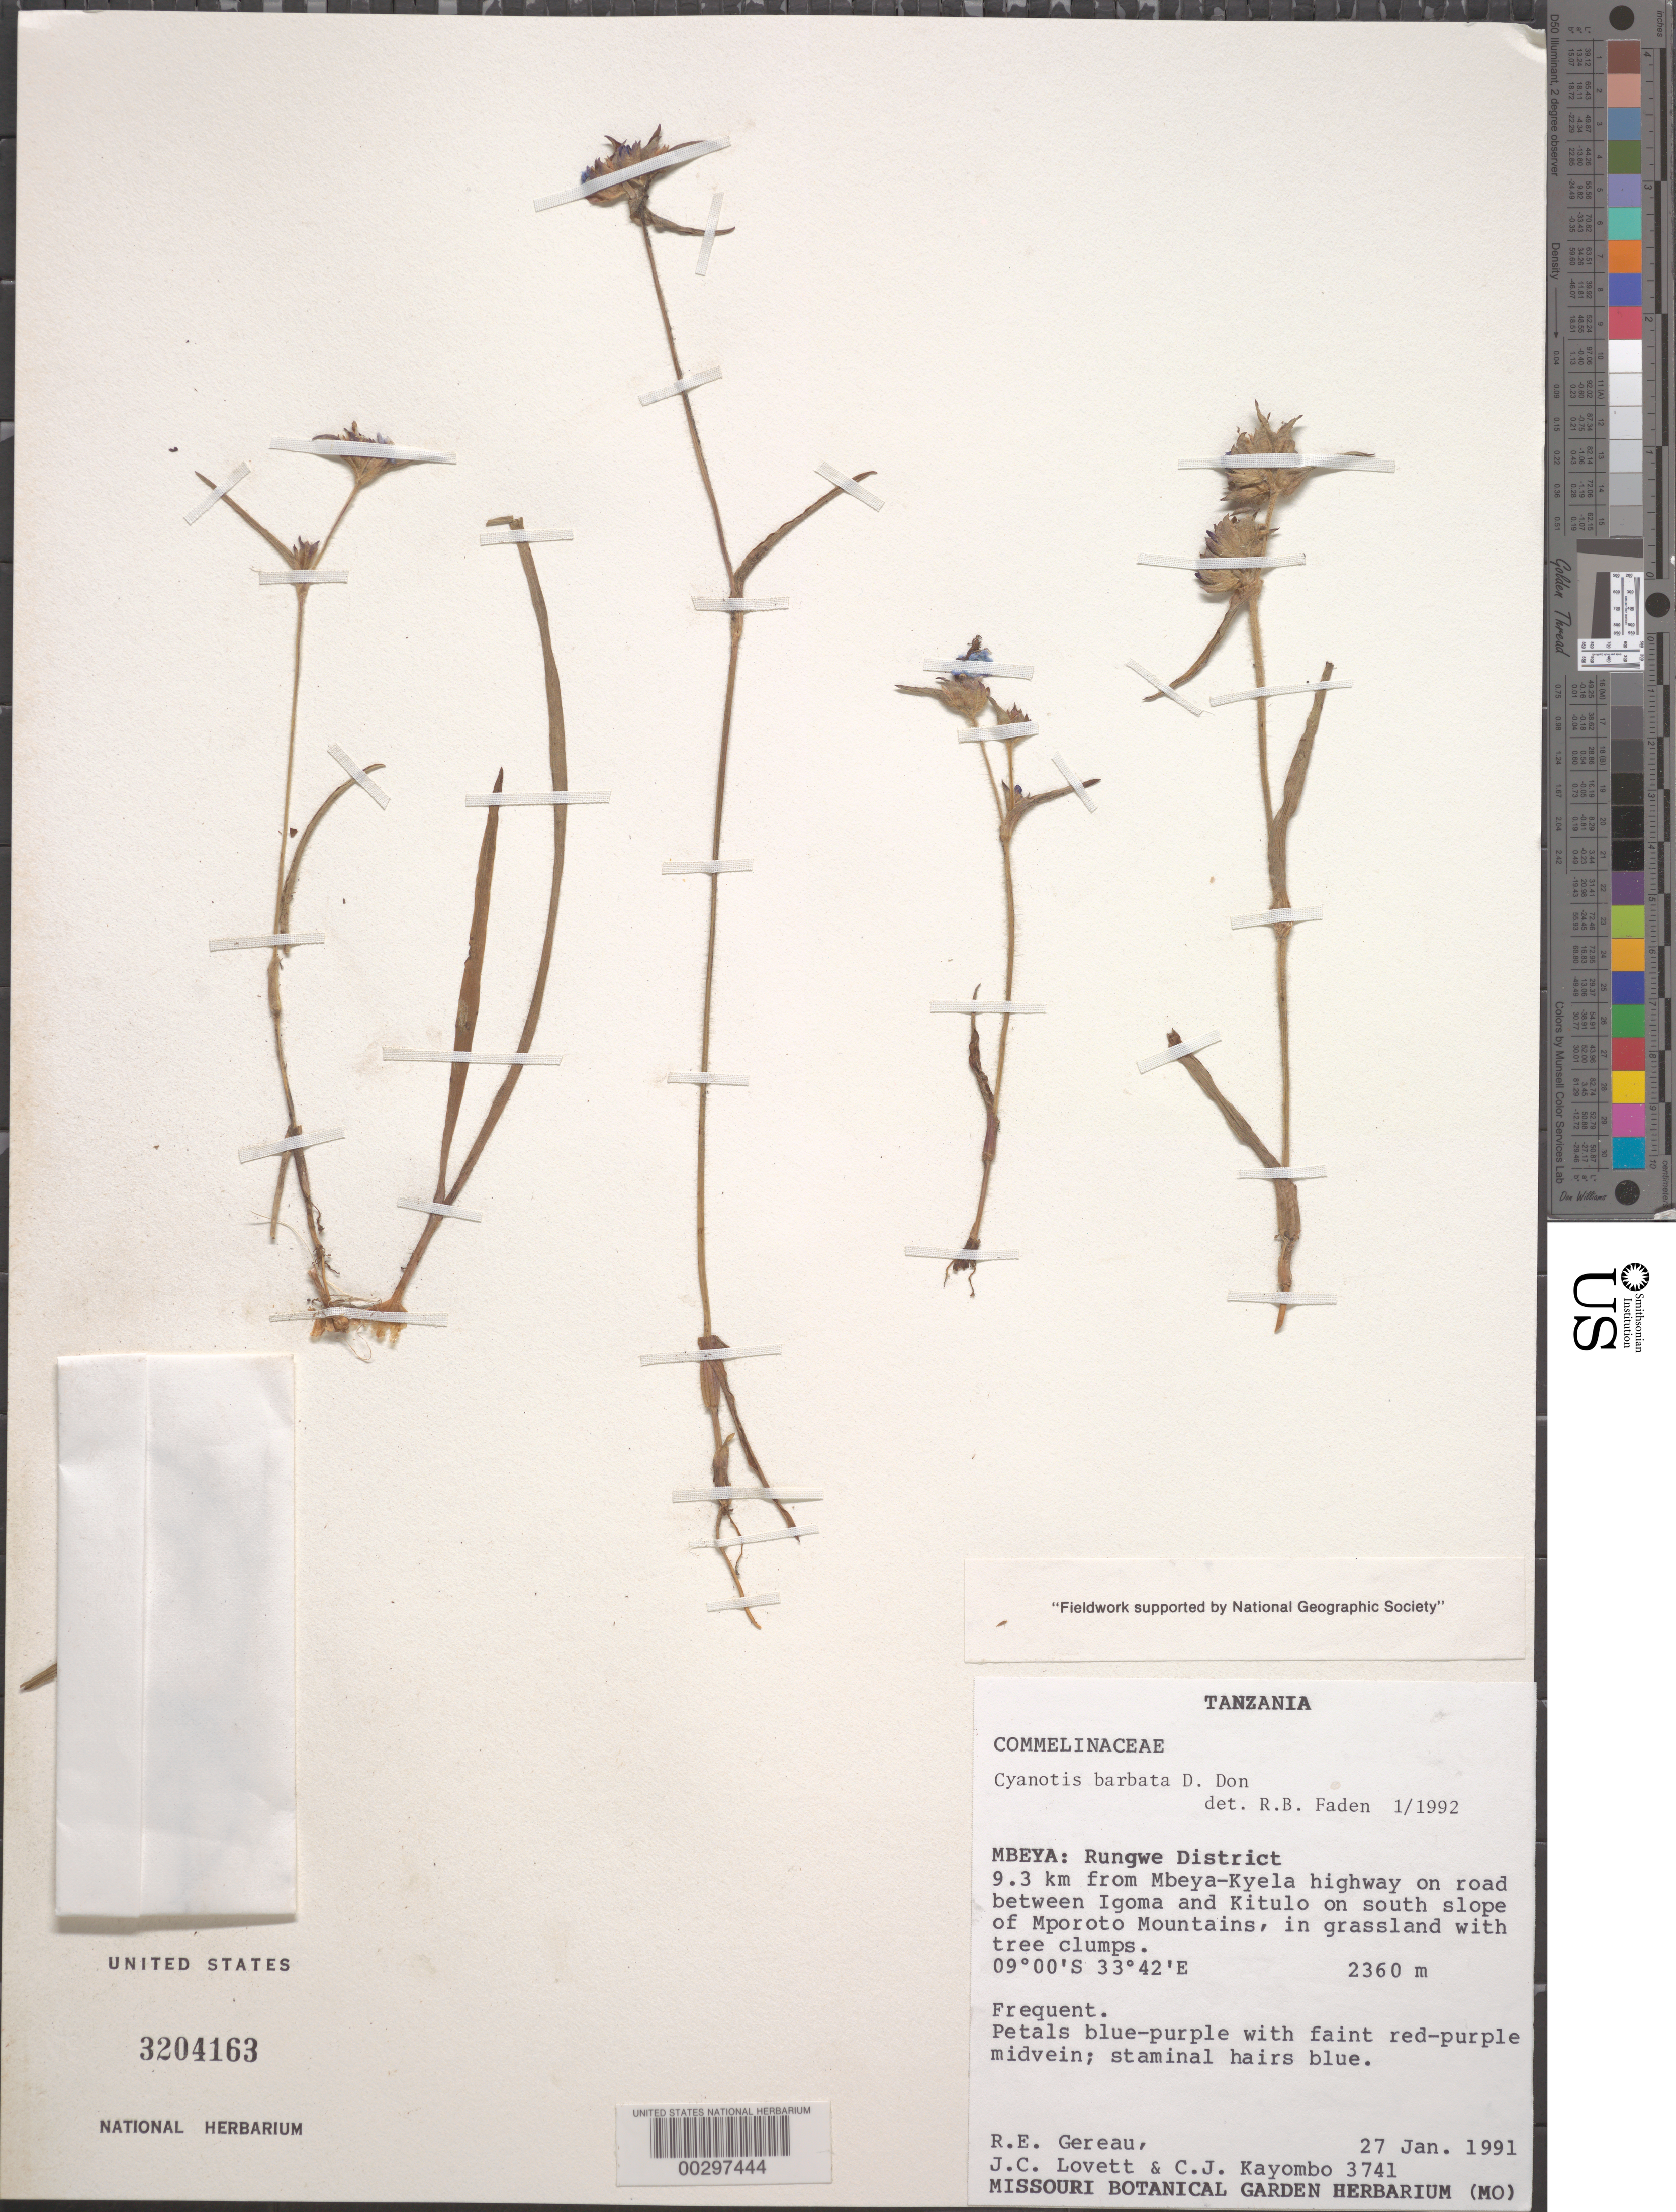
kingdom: Plantae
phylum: Tracheophyta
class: Liliopsida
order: Commelinales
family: Commelinaceae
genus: Cyanotis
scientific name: Cyanotis barbata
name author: D. Don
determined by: Faden, Robert B., (US), Smithsonian Institution - National Museum of Natural History (UNITED STATES)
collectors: R. E. Gereau, J. Lovett & C. J. Kayombo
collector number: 3741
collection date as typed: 27 Jan 1991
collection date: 1991-01-27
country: Tanzania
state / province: Mbeya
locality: Rungwe district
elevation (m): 2360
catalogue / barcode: US 3204163